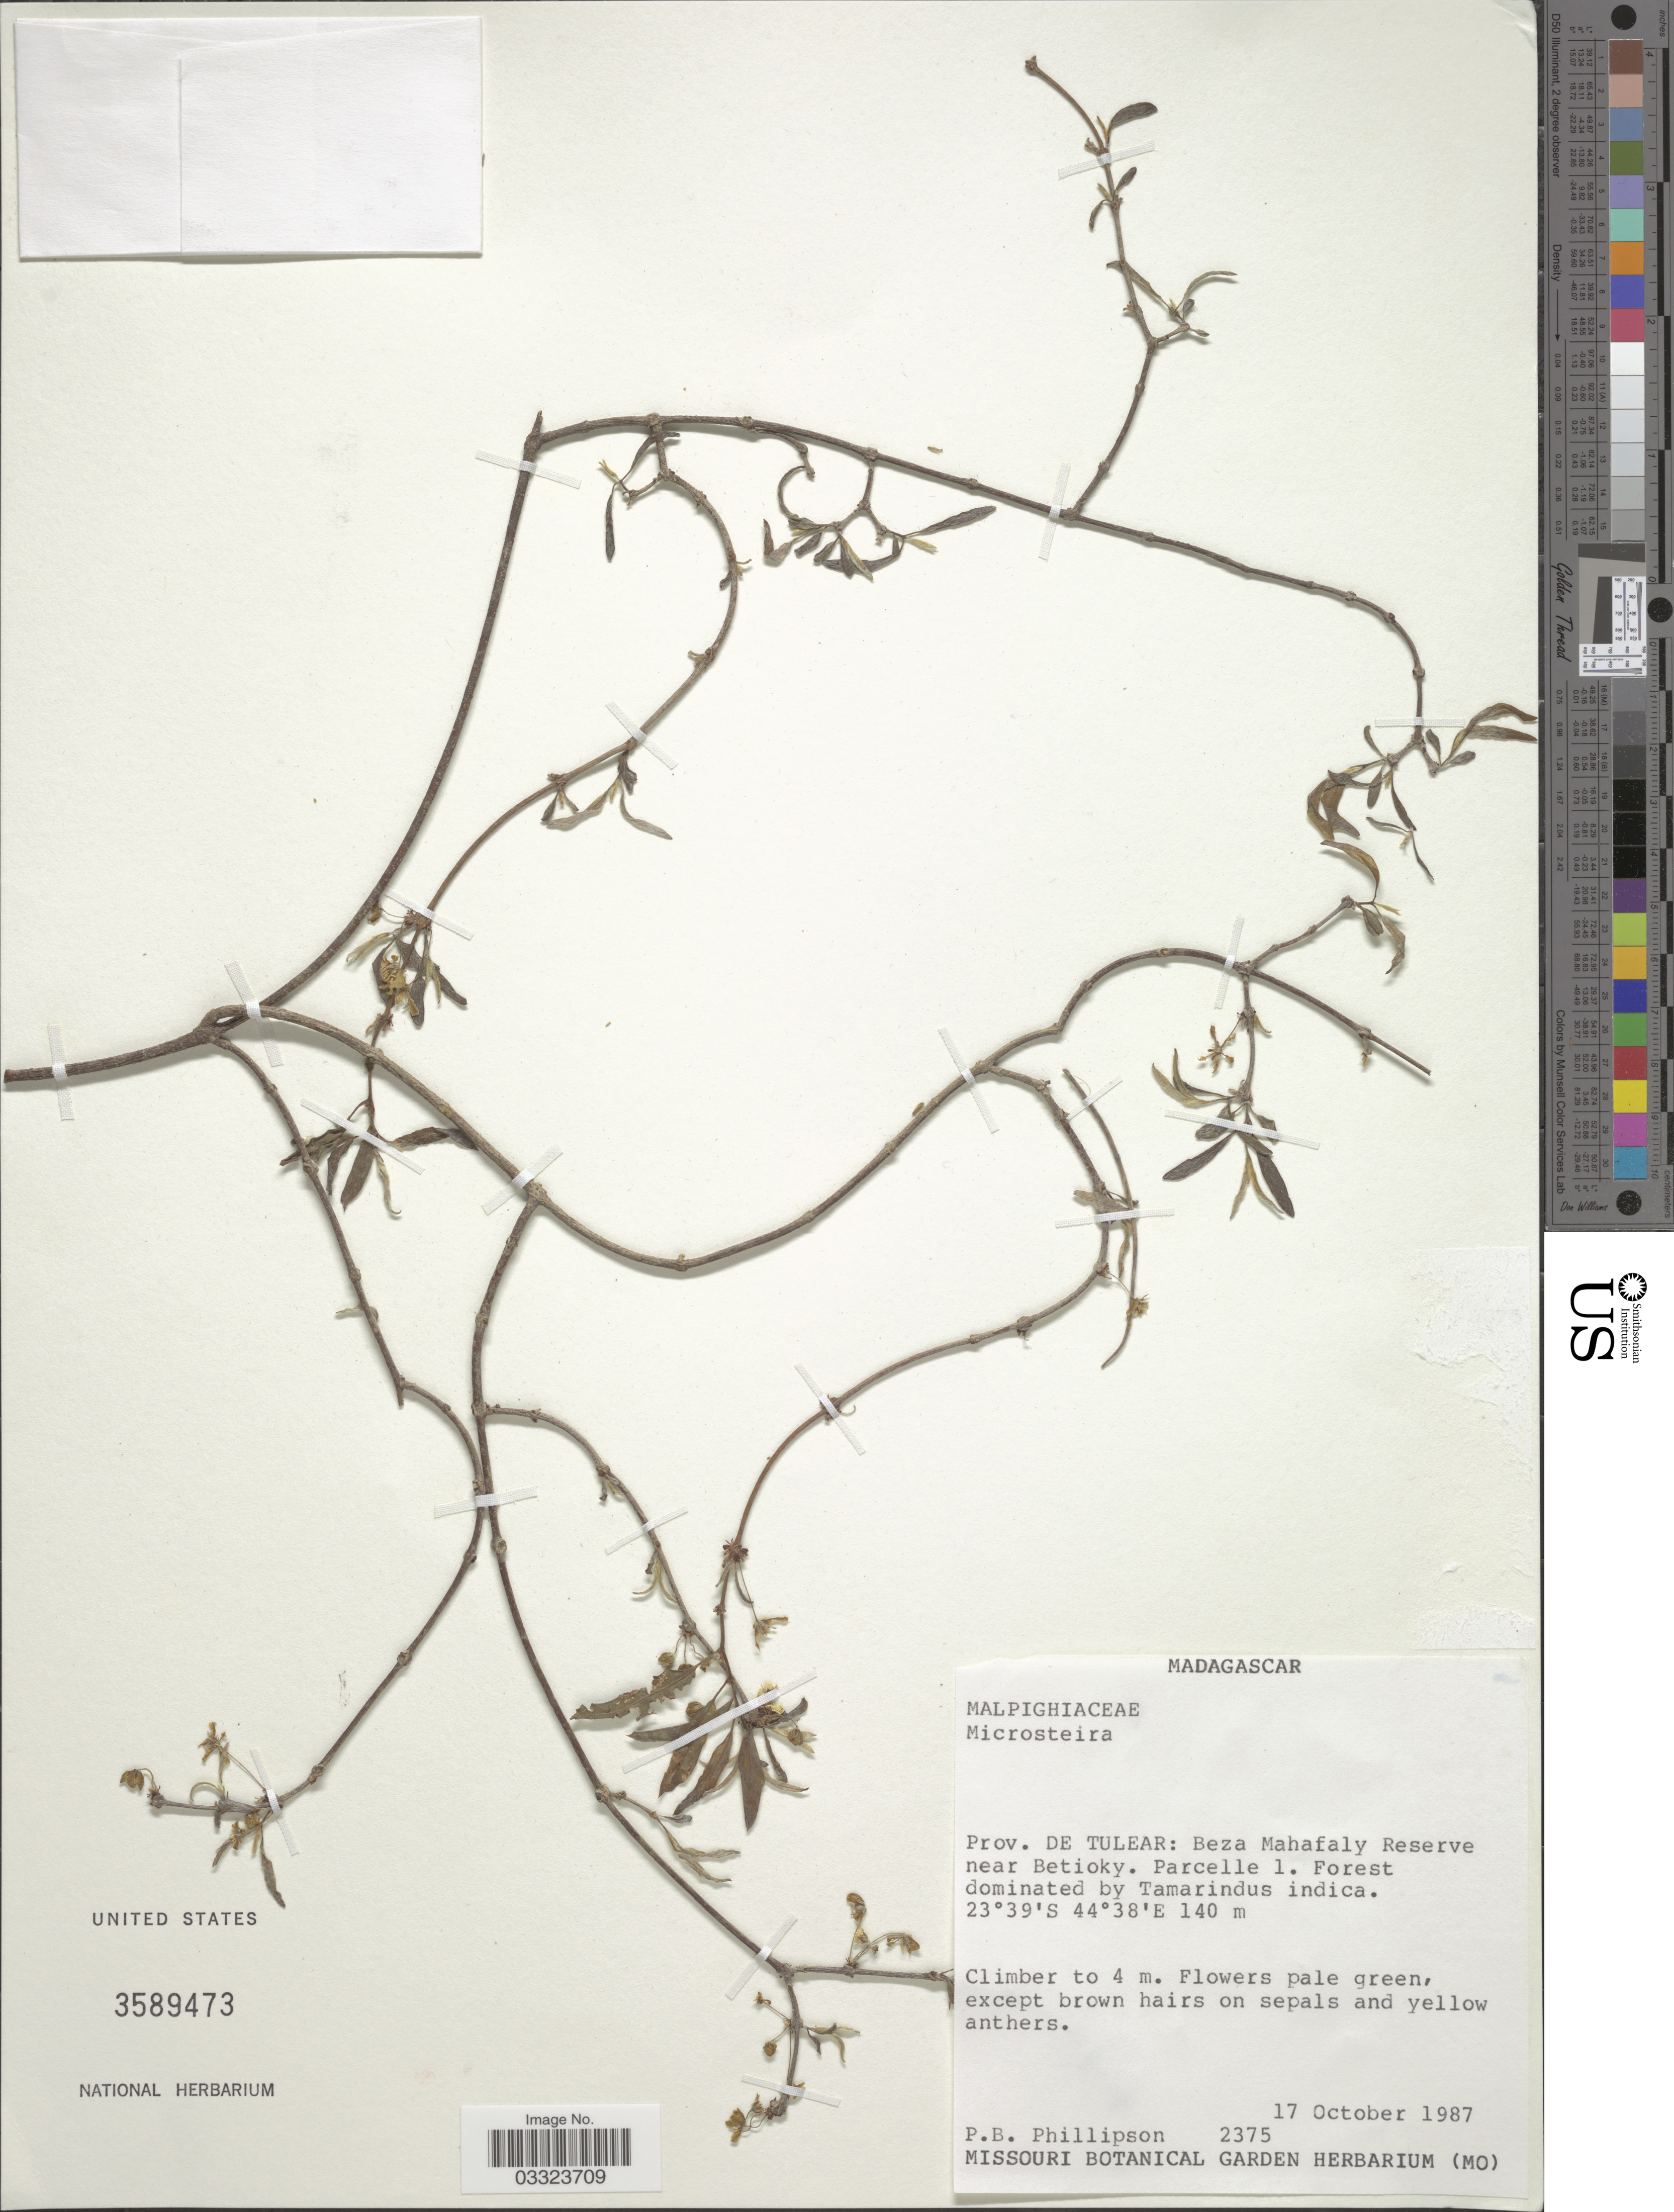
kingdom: Plantae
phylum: Tracheophyta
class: Magnoliopsida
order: Malpighiales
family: Malpighiaceae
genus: Microsteira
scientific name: Microsteira sp.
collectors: P. B. Phillipson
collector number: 2375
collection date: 1987-10-17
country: Madagascar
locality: Prov. de Tulear: Beza Mahafaly Reserve near Betioky. Parcelle 1.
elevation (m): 140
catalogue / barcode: US 3589473